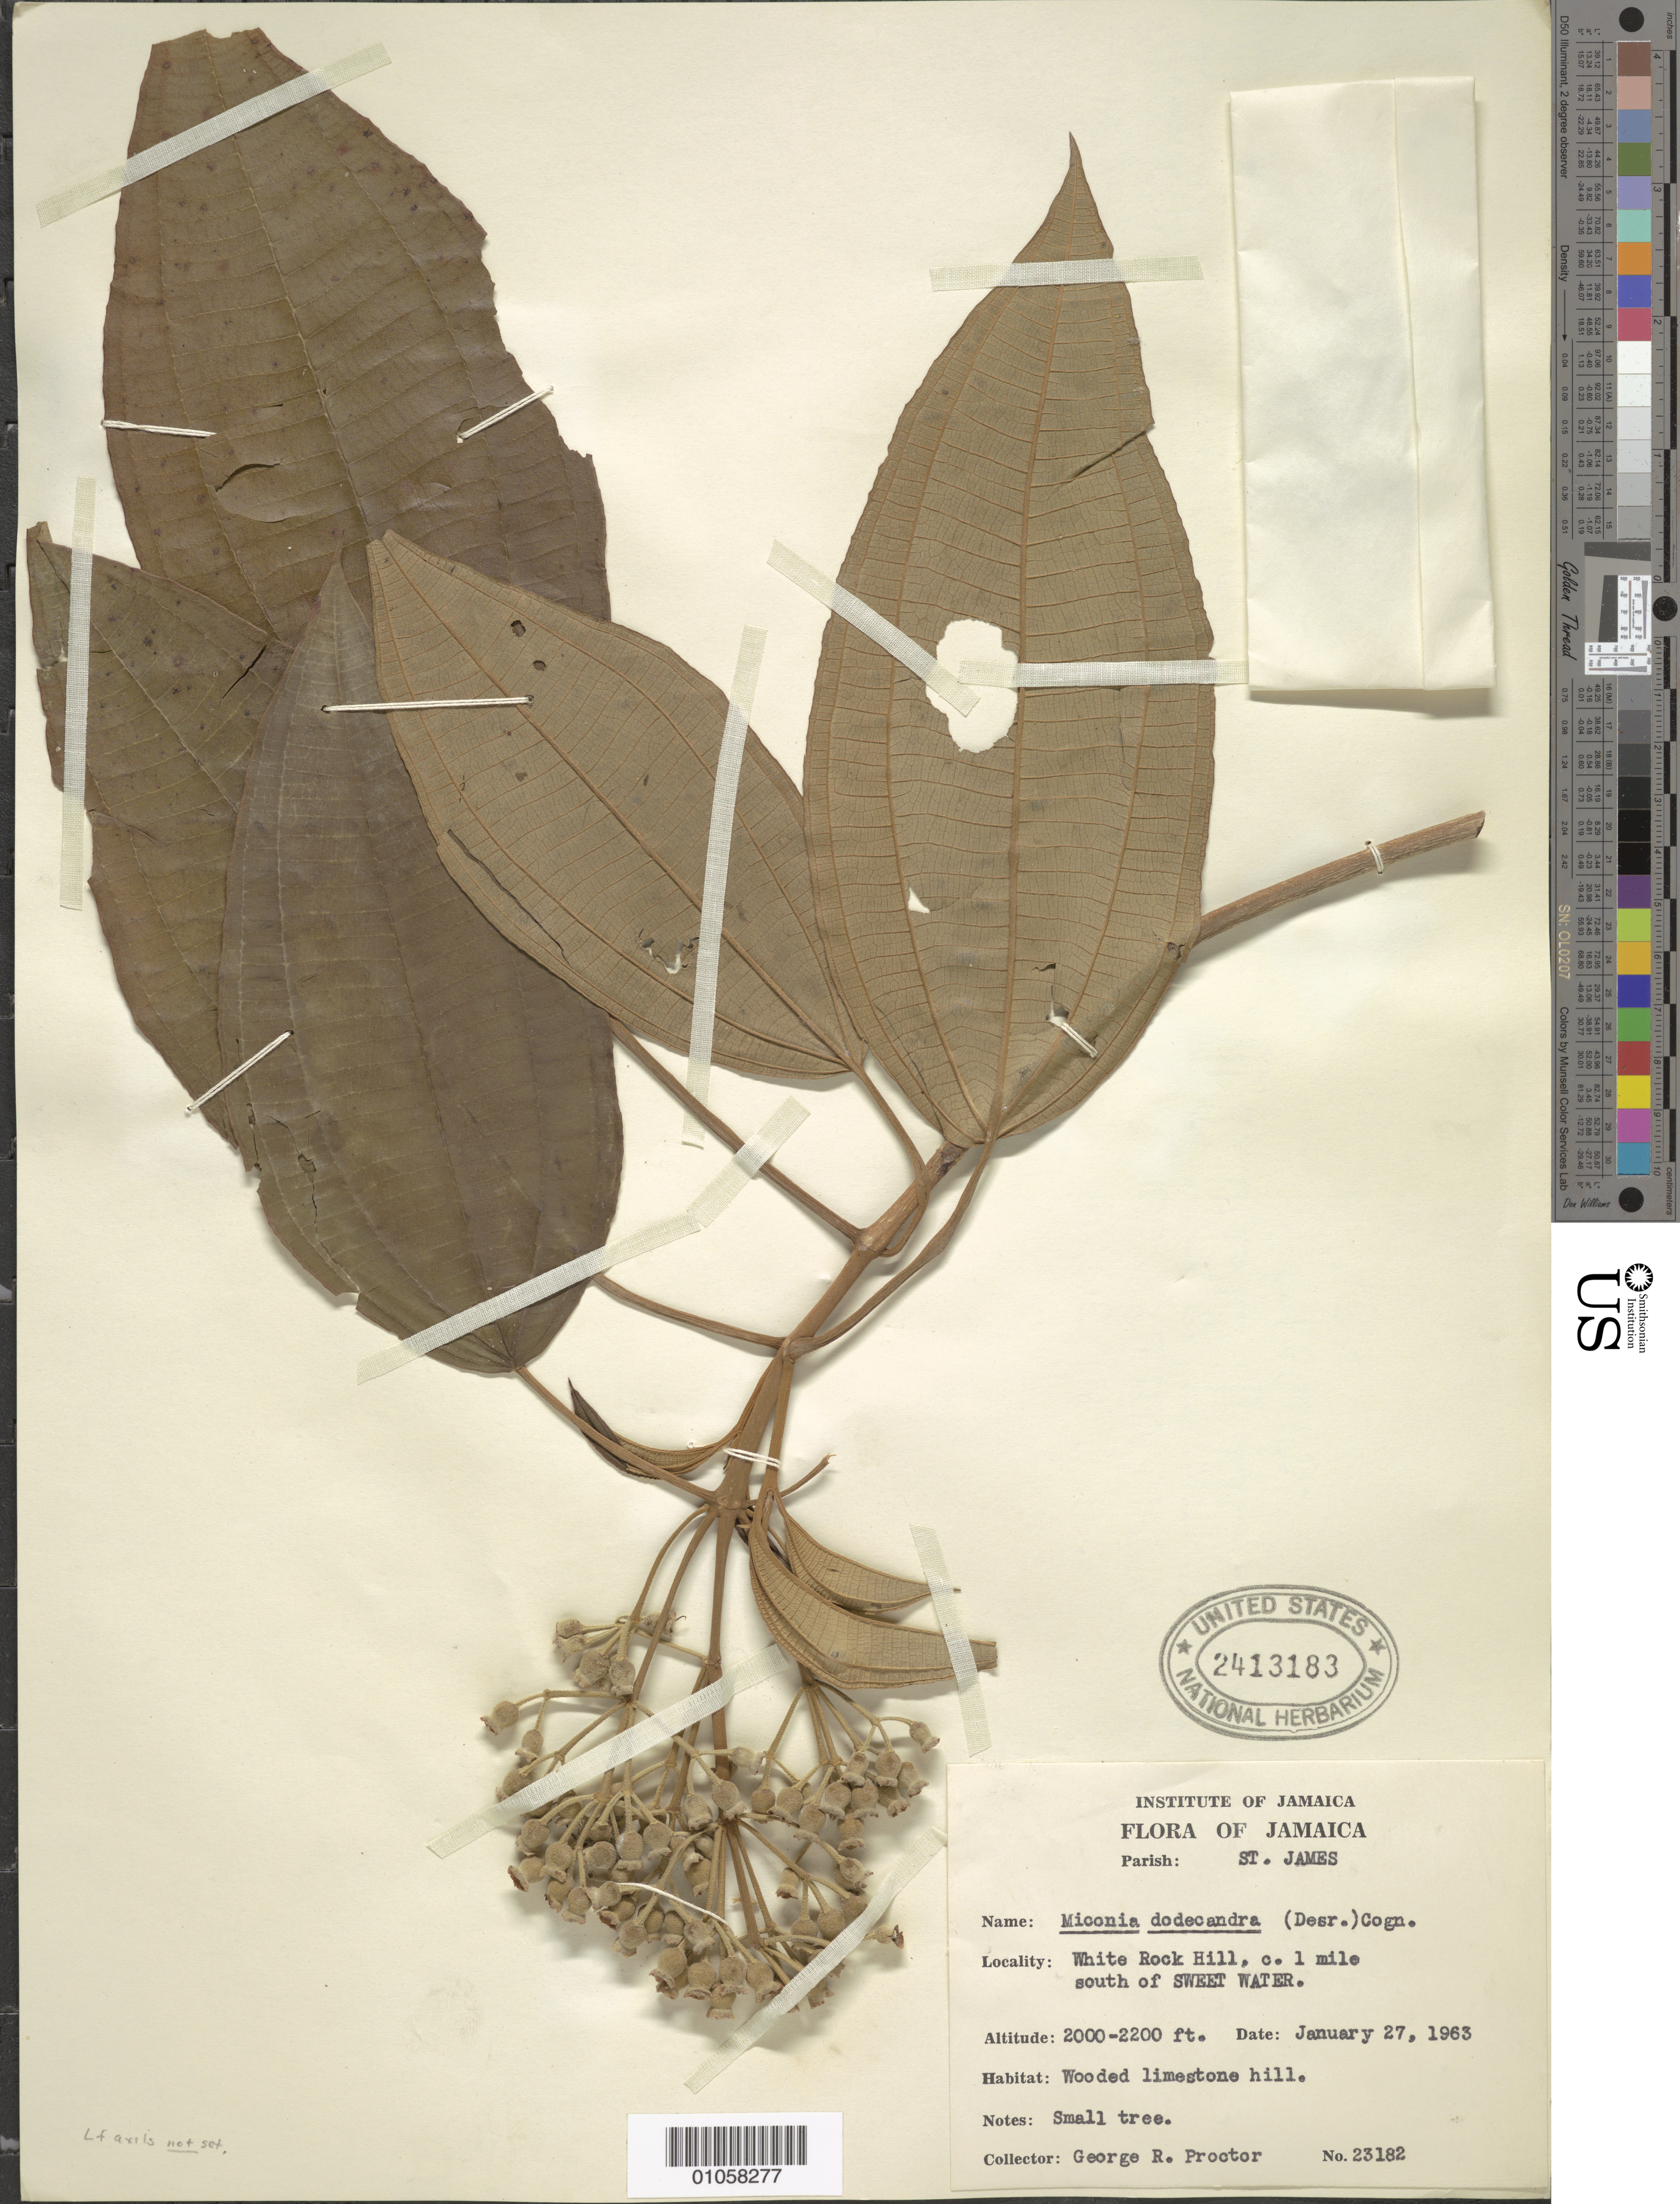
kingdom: Plantae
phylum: Tracheophyta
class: Magnoliopsida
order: Myrtales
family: Melastomataceae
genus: Miconia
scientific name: Miconia dodecandra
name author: Cogn.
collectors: G. R. Proctor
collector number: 23182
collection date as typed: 27 Jan 1963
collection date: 1963-01-27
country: Jamaica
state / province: Saint James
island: Jamaica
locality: White Rock Hill, about 1 mile S of Sweet Water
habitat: Wooded limestone hill.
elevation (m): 610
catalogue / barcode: US 2413183